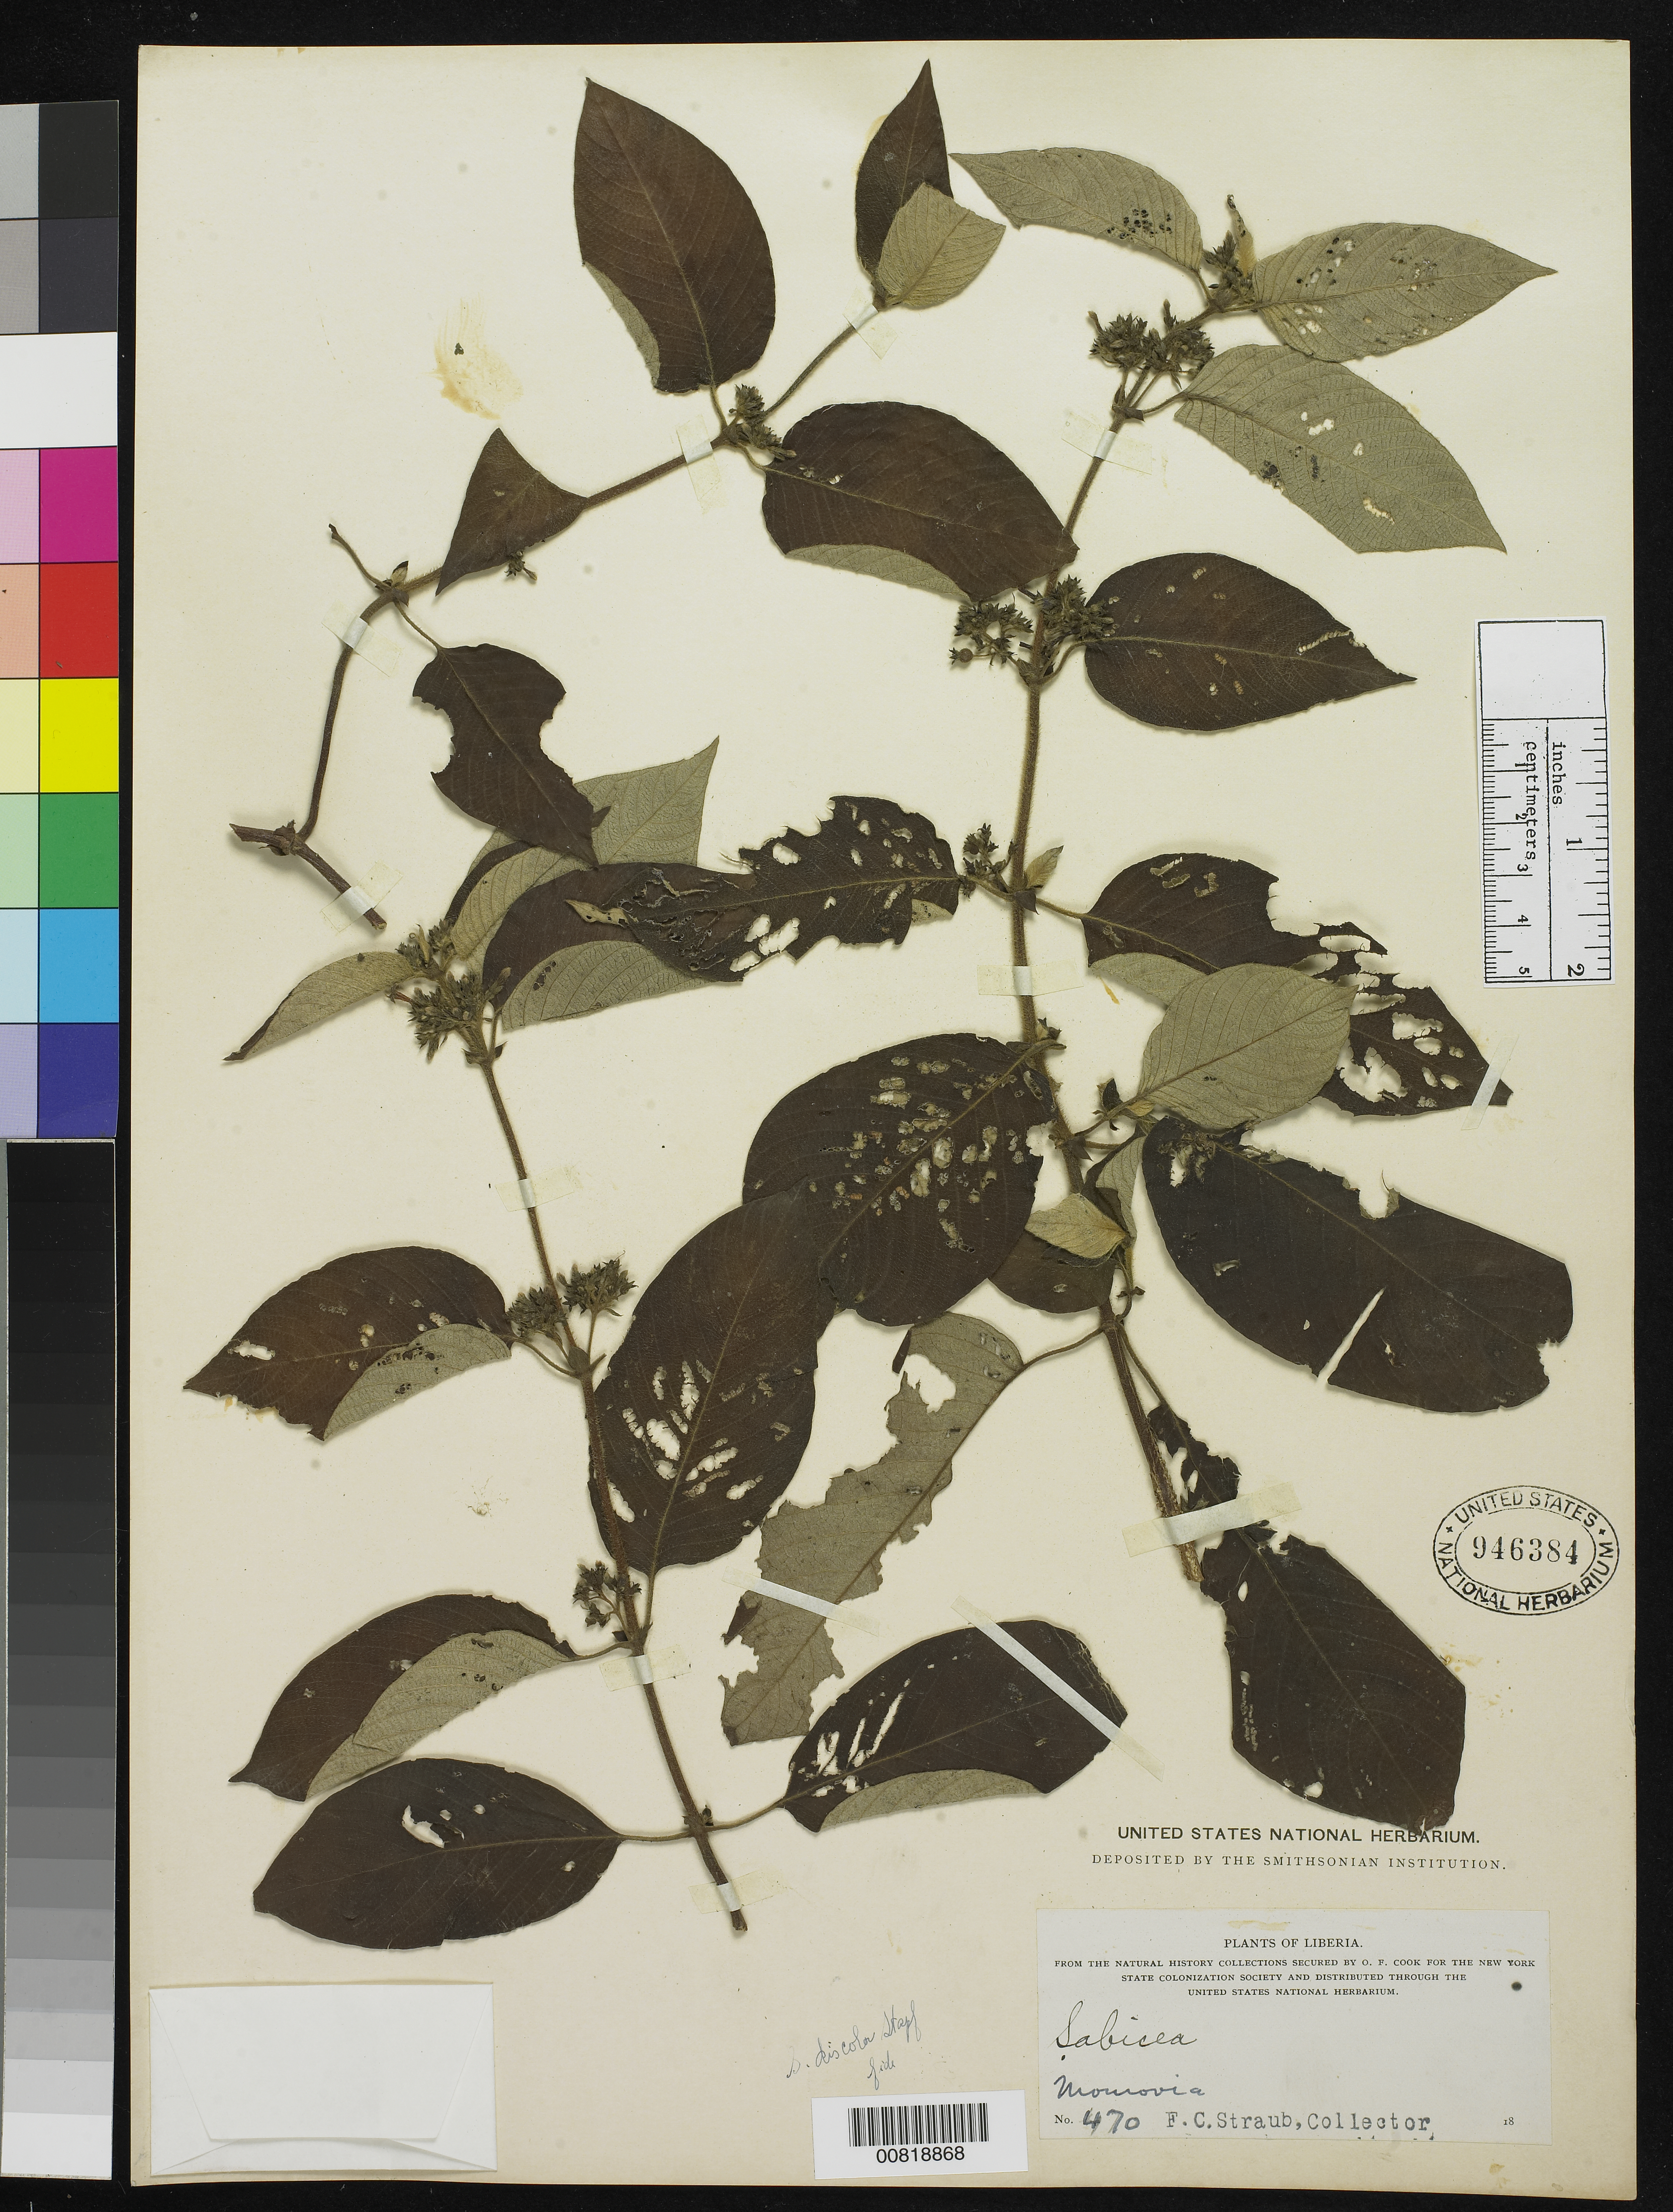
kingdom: Plantae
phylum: Tracheophyta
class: Magnoliopsida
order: Gentianales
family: Rubiaceae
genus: Sabicea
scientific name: Sabicea discolor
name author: Stapf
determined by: Zemagho, Lise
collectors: F. Straub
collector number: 470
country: Liberia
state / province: Montserrado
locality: Monrovia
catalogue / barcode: US 946384